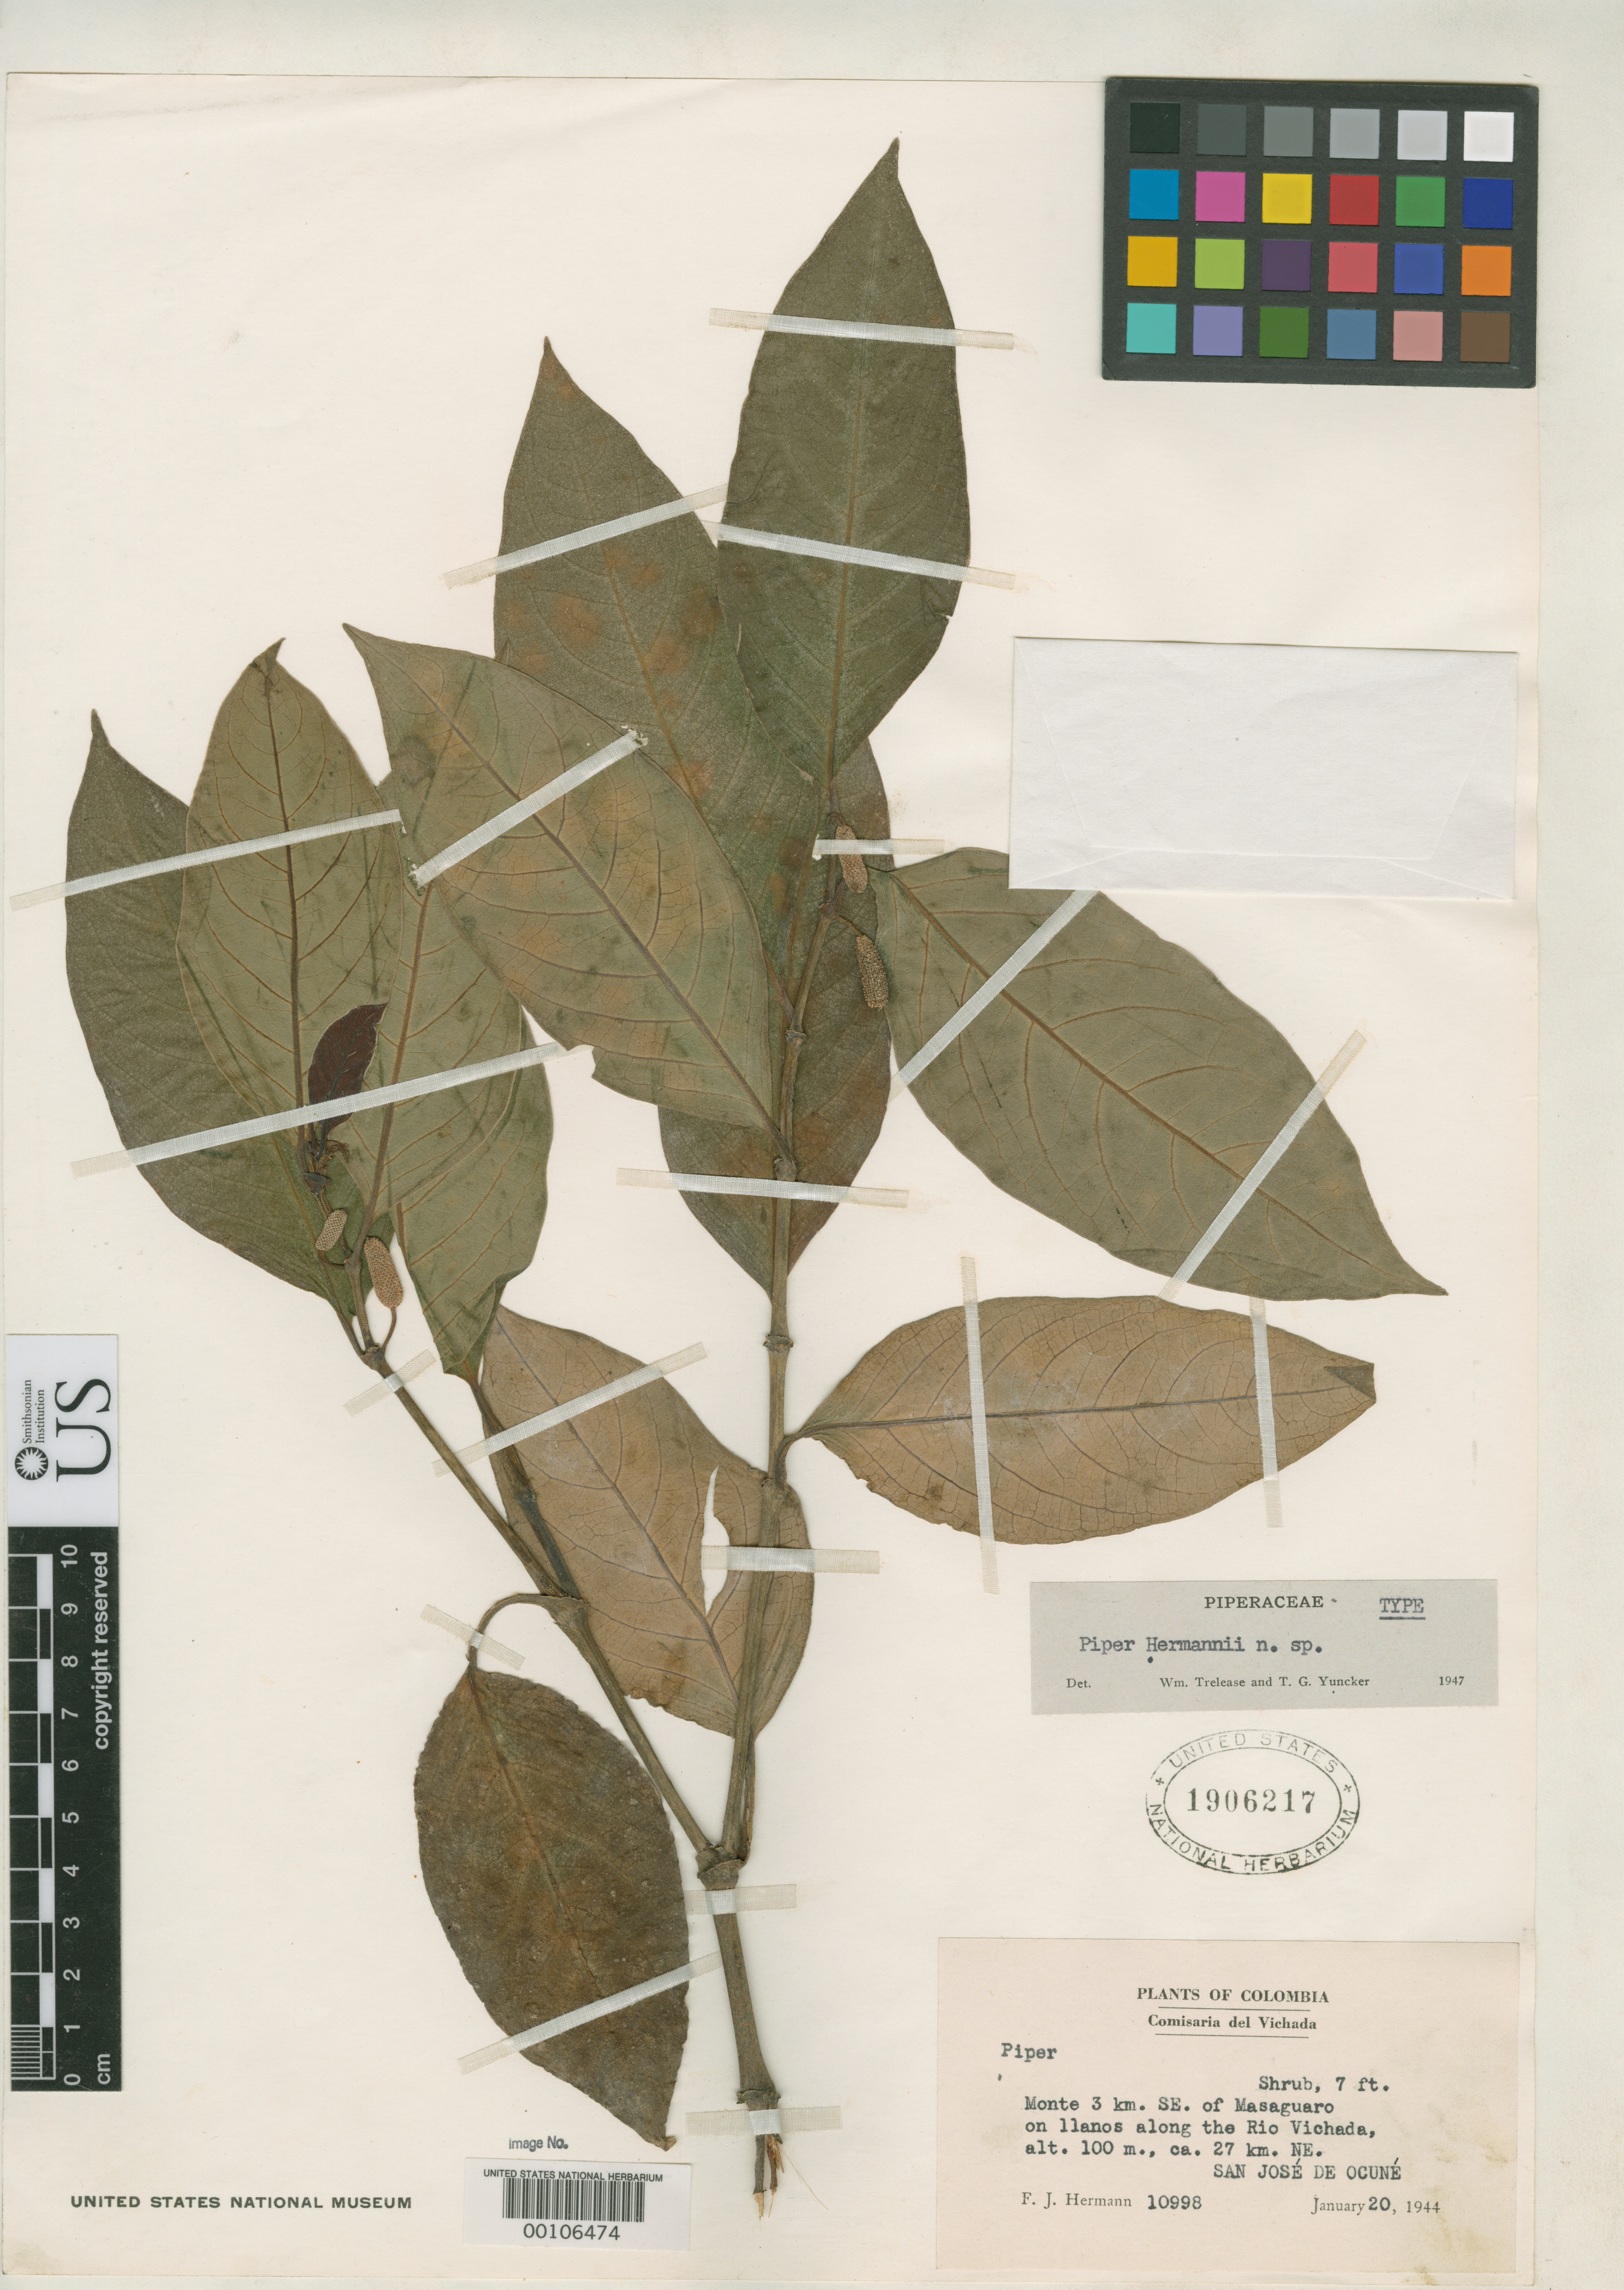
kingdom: Plantae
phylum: Tracheophyta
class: Magnoliopsida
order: Piperales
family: Piperaceae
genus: Piper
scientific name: Piper hermannii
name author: Trel. & Yunck.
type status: Holotype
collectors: F. J. Hermann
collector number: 10998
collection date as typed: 20 Jan 1944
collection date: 1944-01-20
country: Colombia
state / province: Vichada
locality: NE of San Jose de Ocune, Rio Vichada.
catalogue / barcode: US 1906217